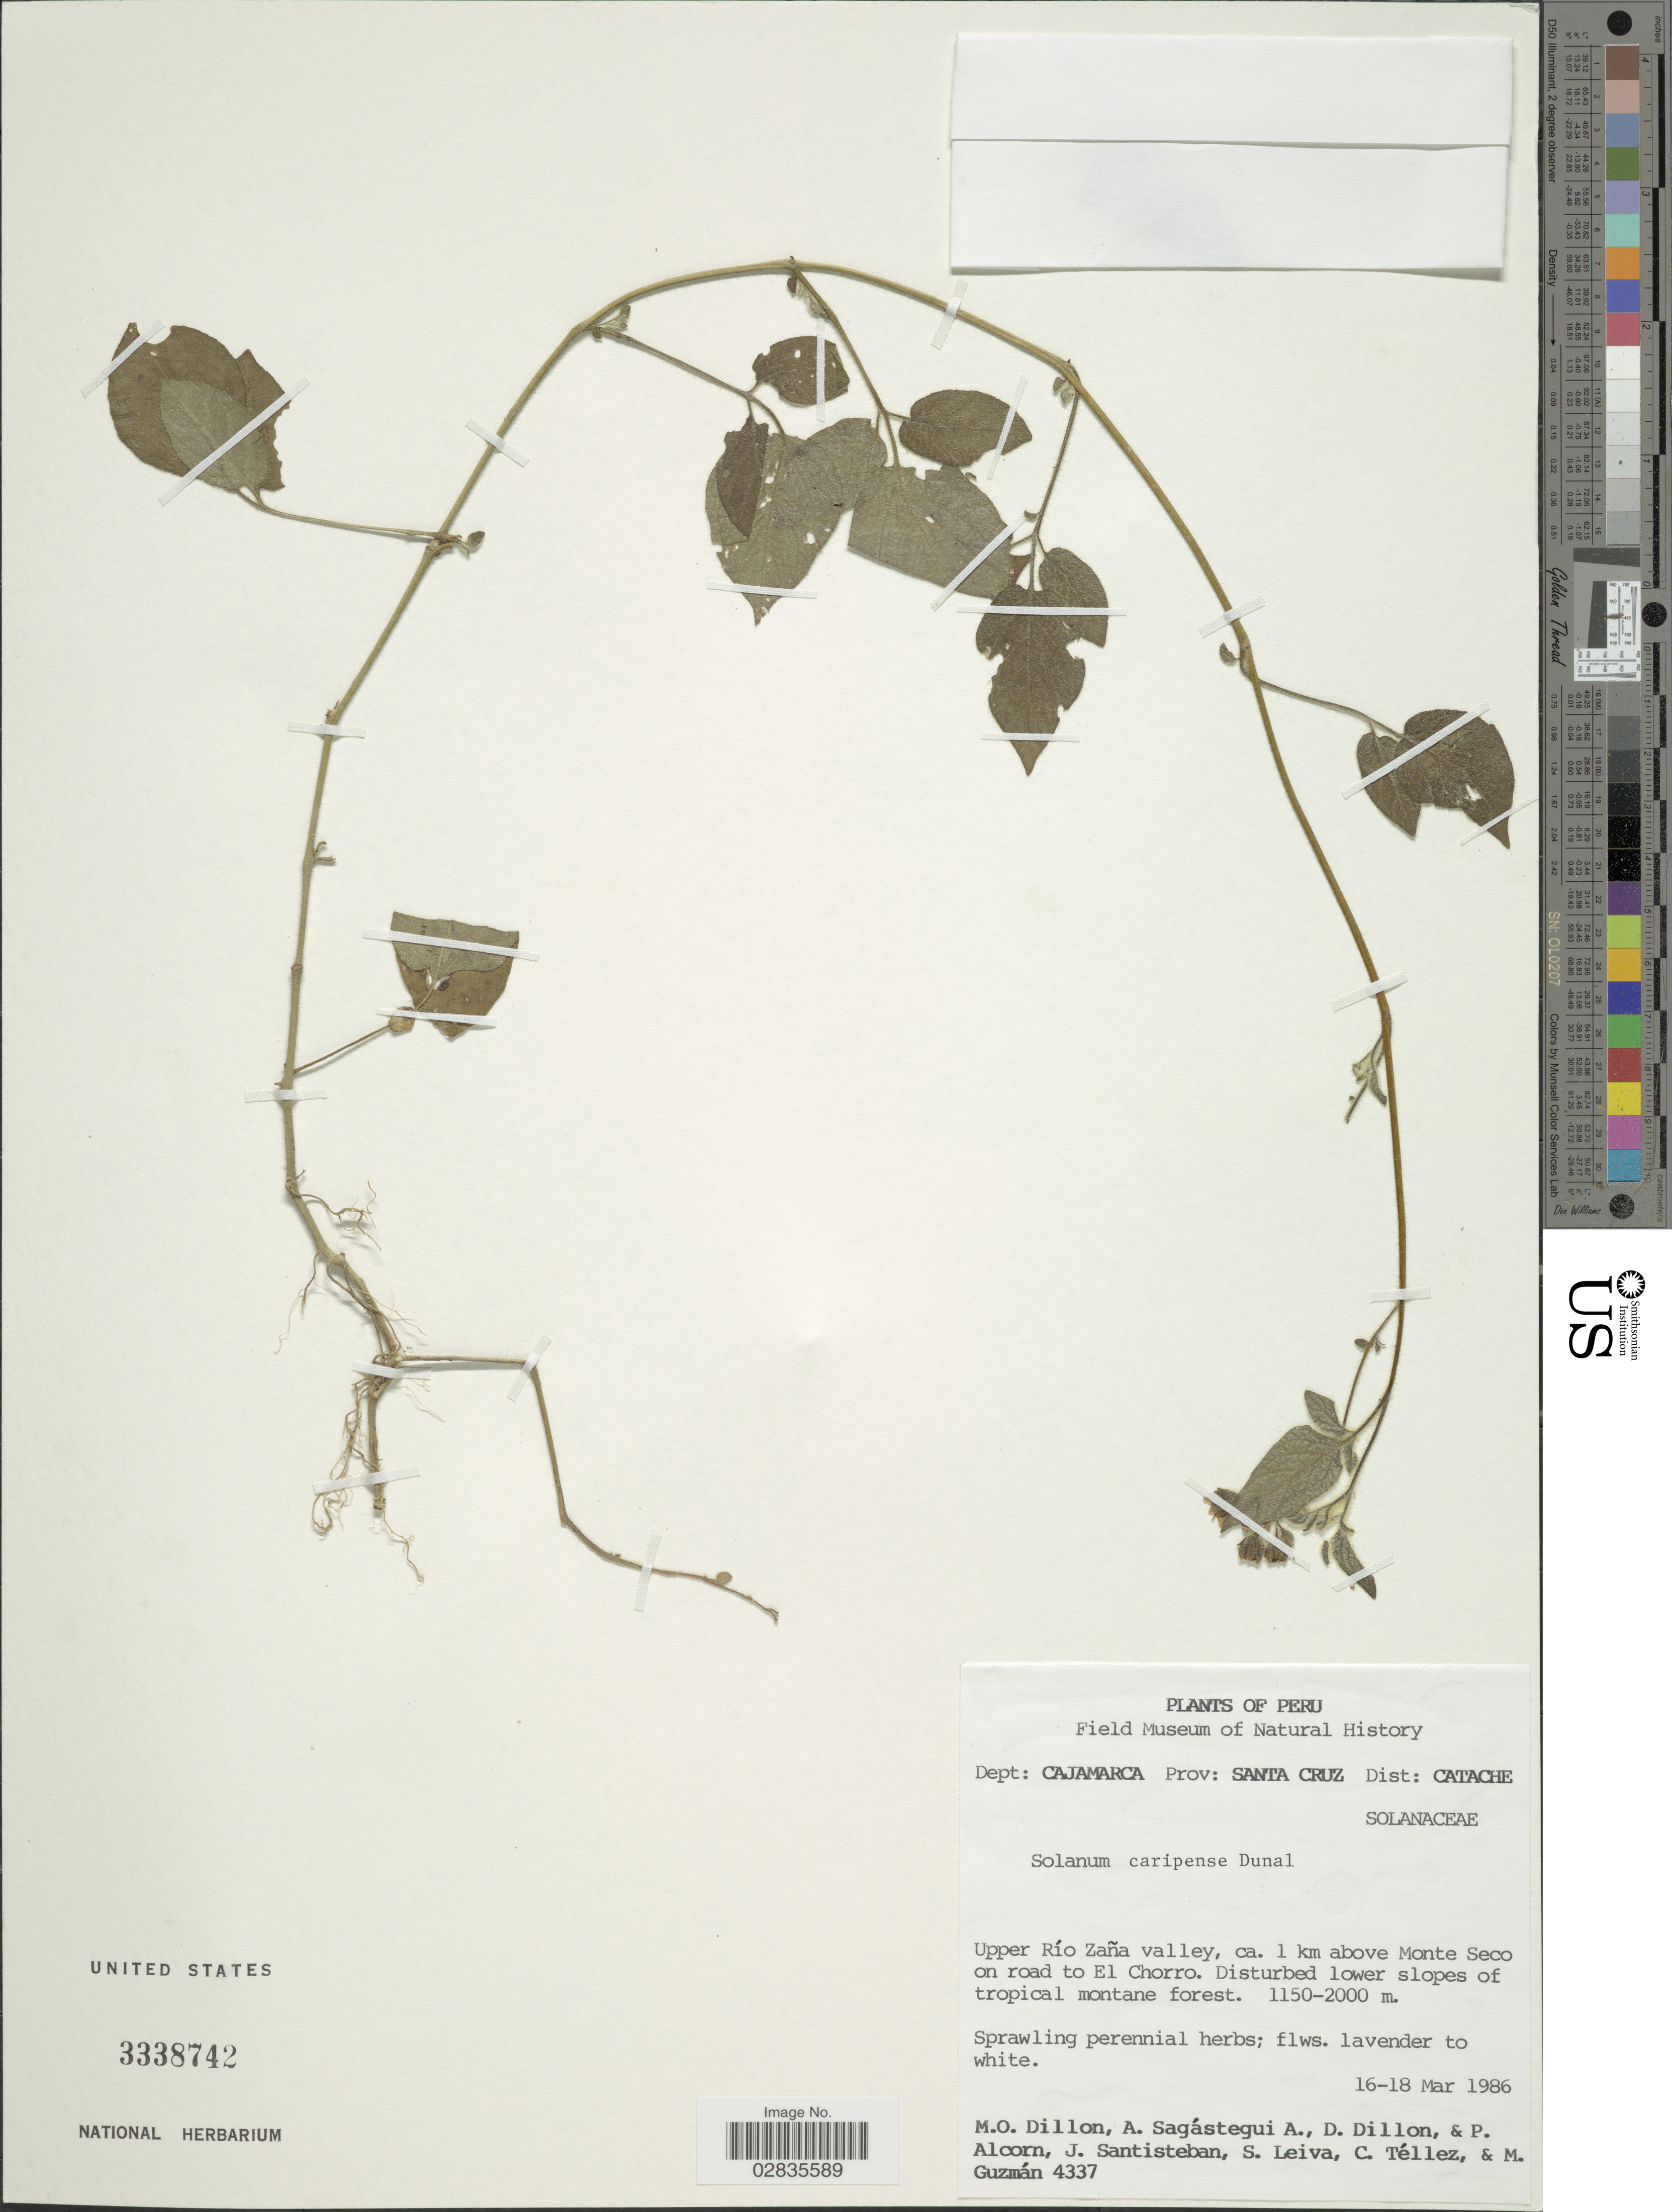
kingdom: Plantae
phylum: Tracheophyta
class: Magnoliopsida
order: Solanales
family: Solanaceae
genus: Solanum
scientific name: Solanum caripense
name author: Humb. & Bonpl. ex Dunal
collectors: M. O. Dillon, A. Sagástegui A., D. Dillon, P. Alcorn & et al.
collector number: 4337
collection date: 1986-03-16/1986-03-18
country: Peru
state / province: Cajamarca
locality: Dept: Cajamarca, Prov. Santa Cruz, Dist: Catache, Upper Río Zaña valley, ca. 1 km above Monte Seco on road to El Chorro.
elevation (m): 1150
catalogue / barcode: US 3338742